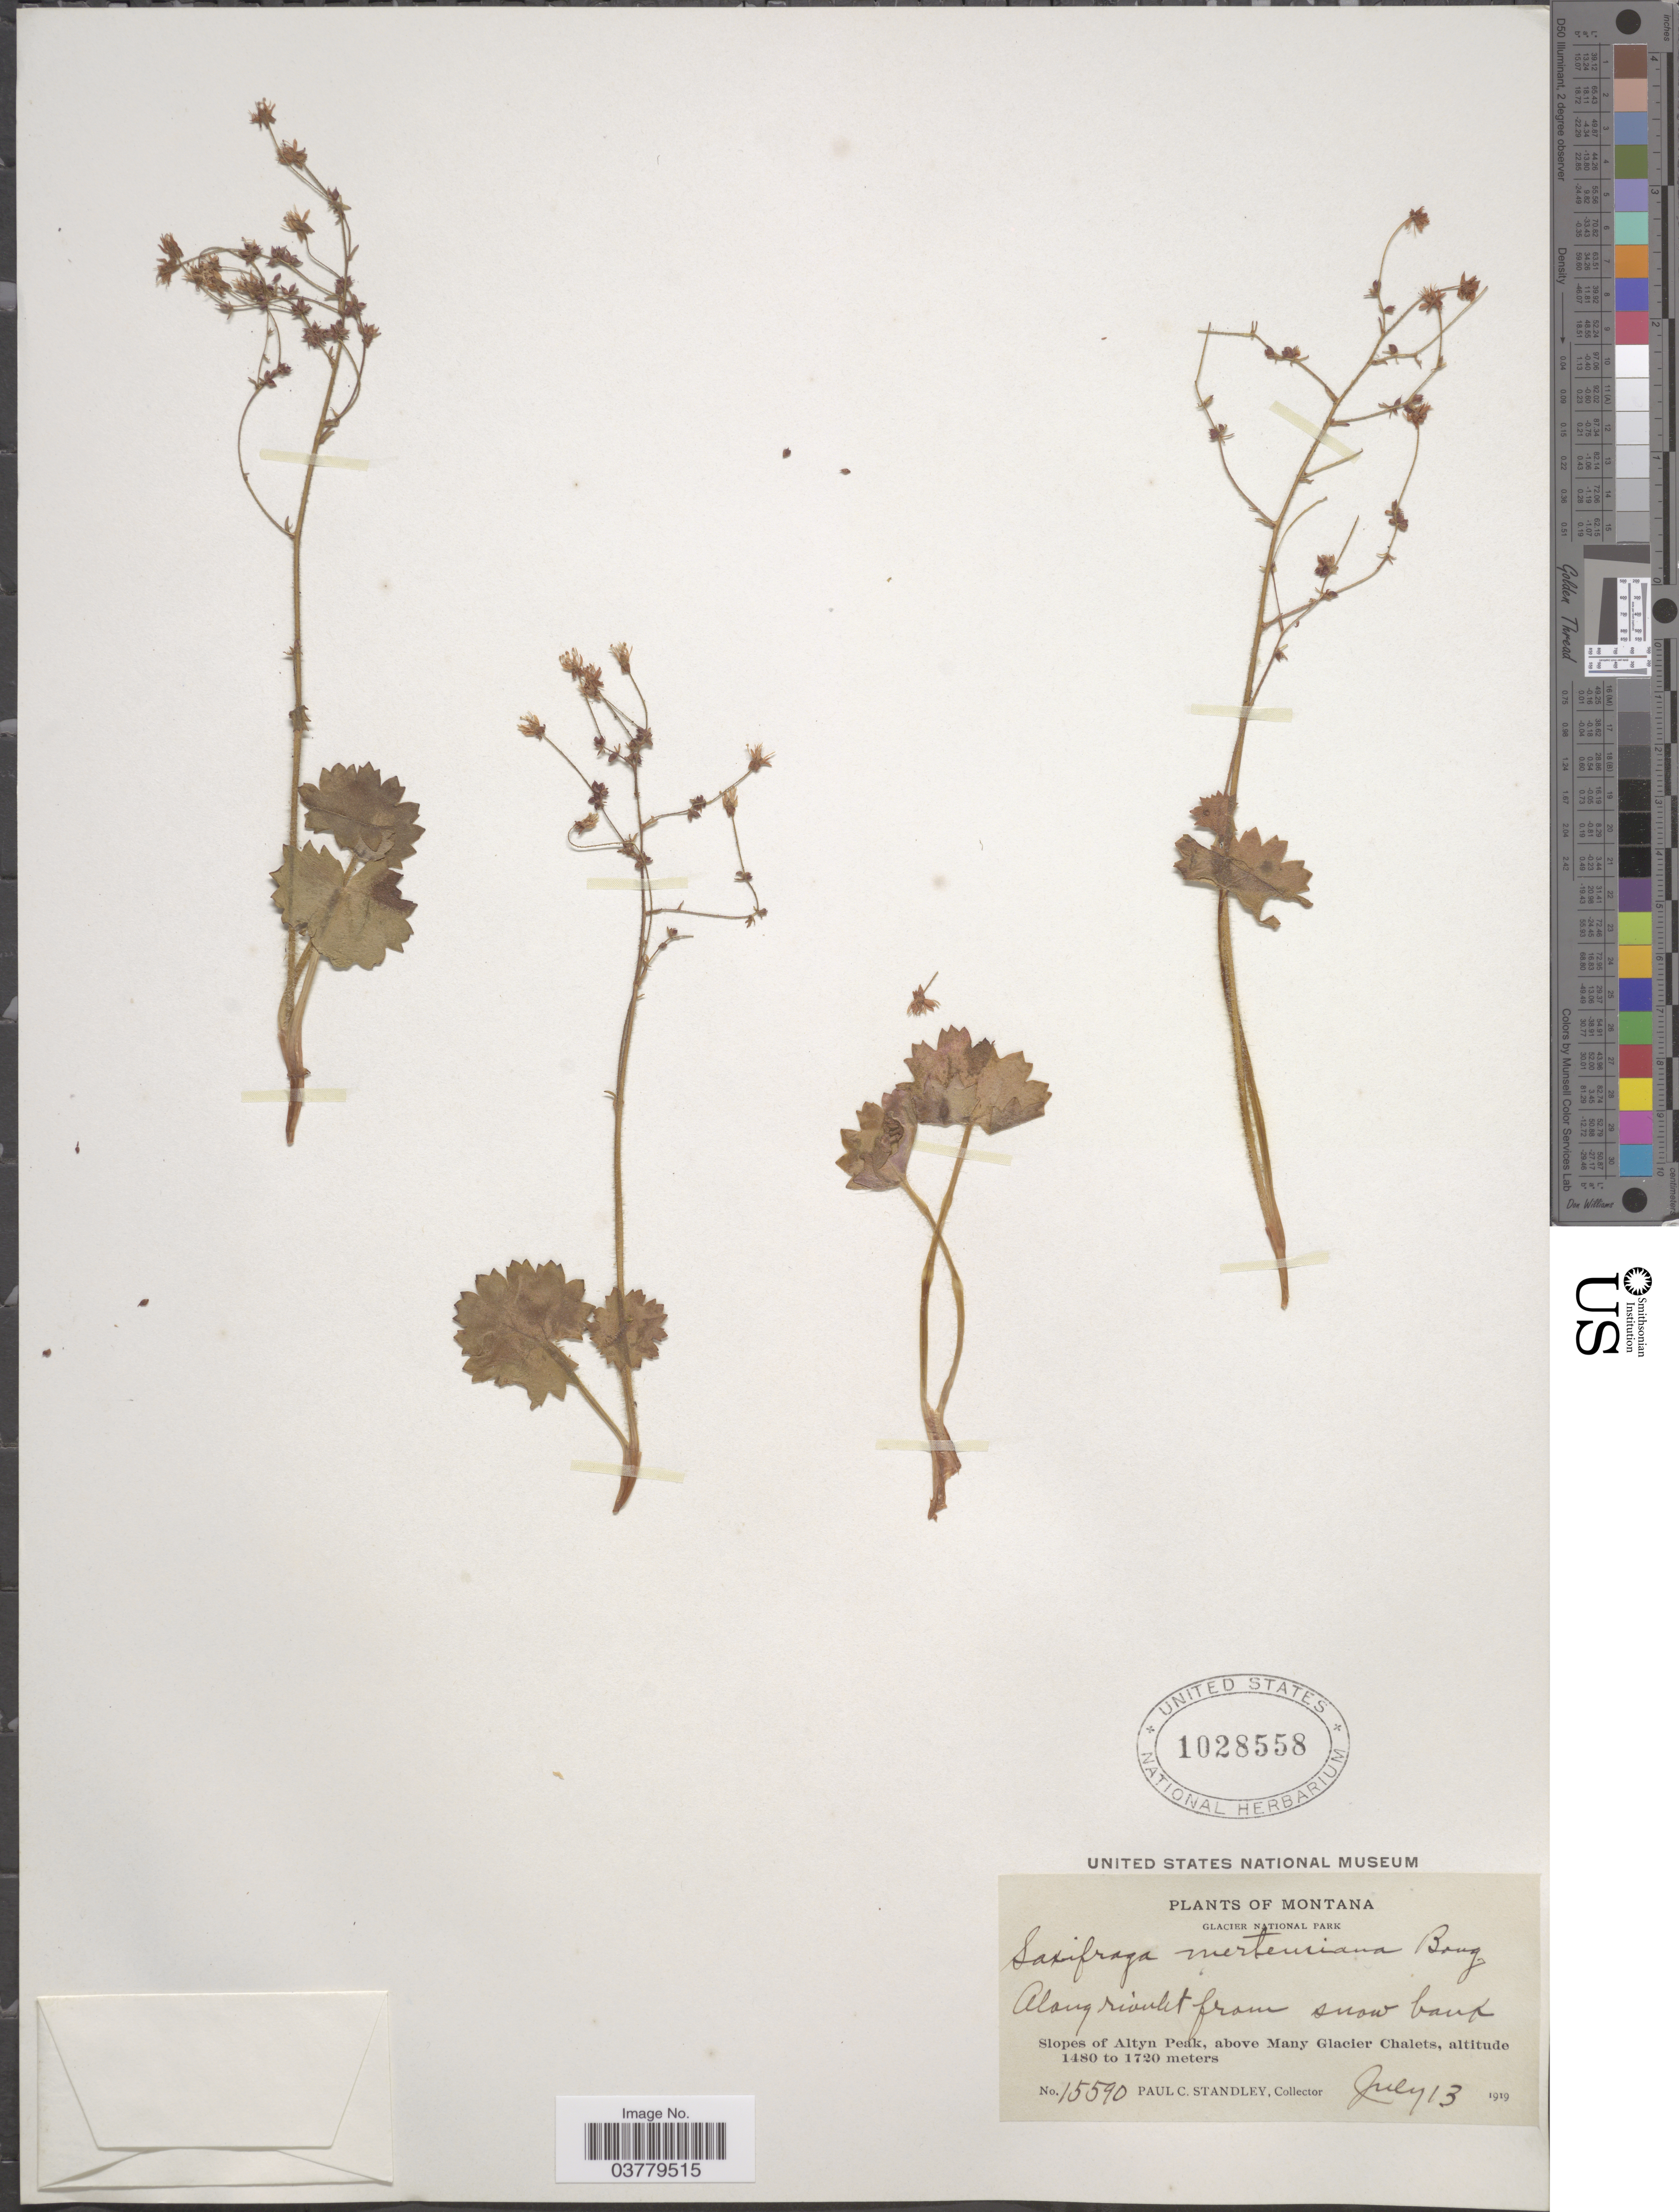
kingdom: Plantae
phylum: Tracheophyta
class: Magnoliopsida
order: Saxifragales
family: Saxifragaceae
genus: Saxifraga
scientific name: Saxifraga mertensiana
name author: Bong.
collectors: P. C. Standley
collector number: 15590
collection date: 1919-07-13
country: United States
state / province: Montana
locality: Glacier National Park. Along rivulet from snow bank. Slopes of Altyn Peak, above Many Glacier Chalets.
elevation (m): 1480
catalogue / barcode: US 1028558